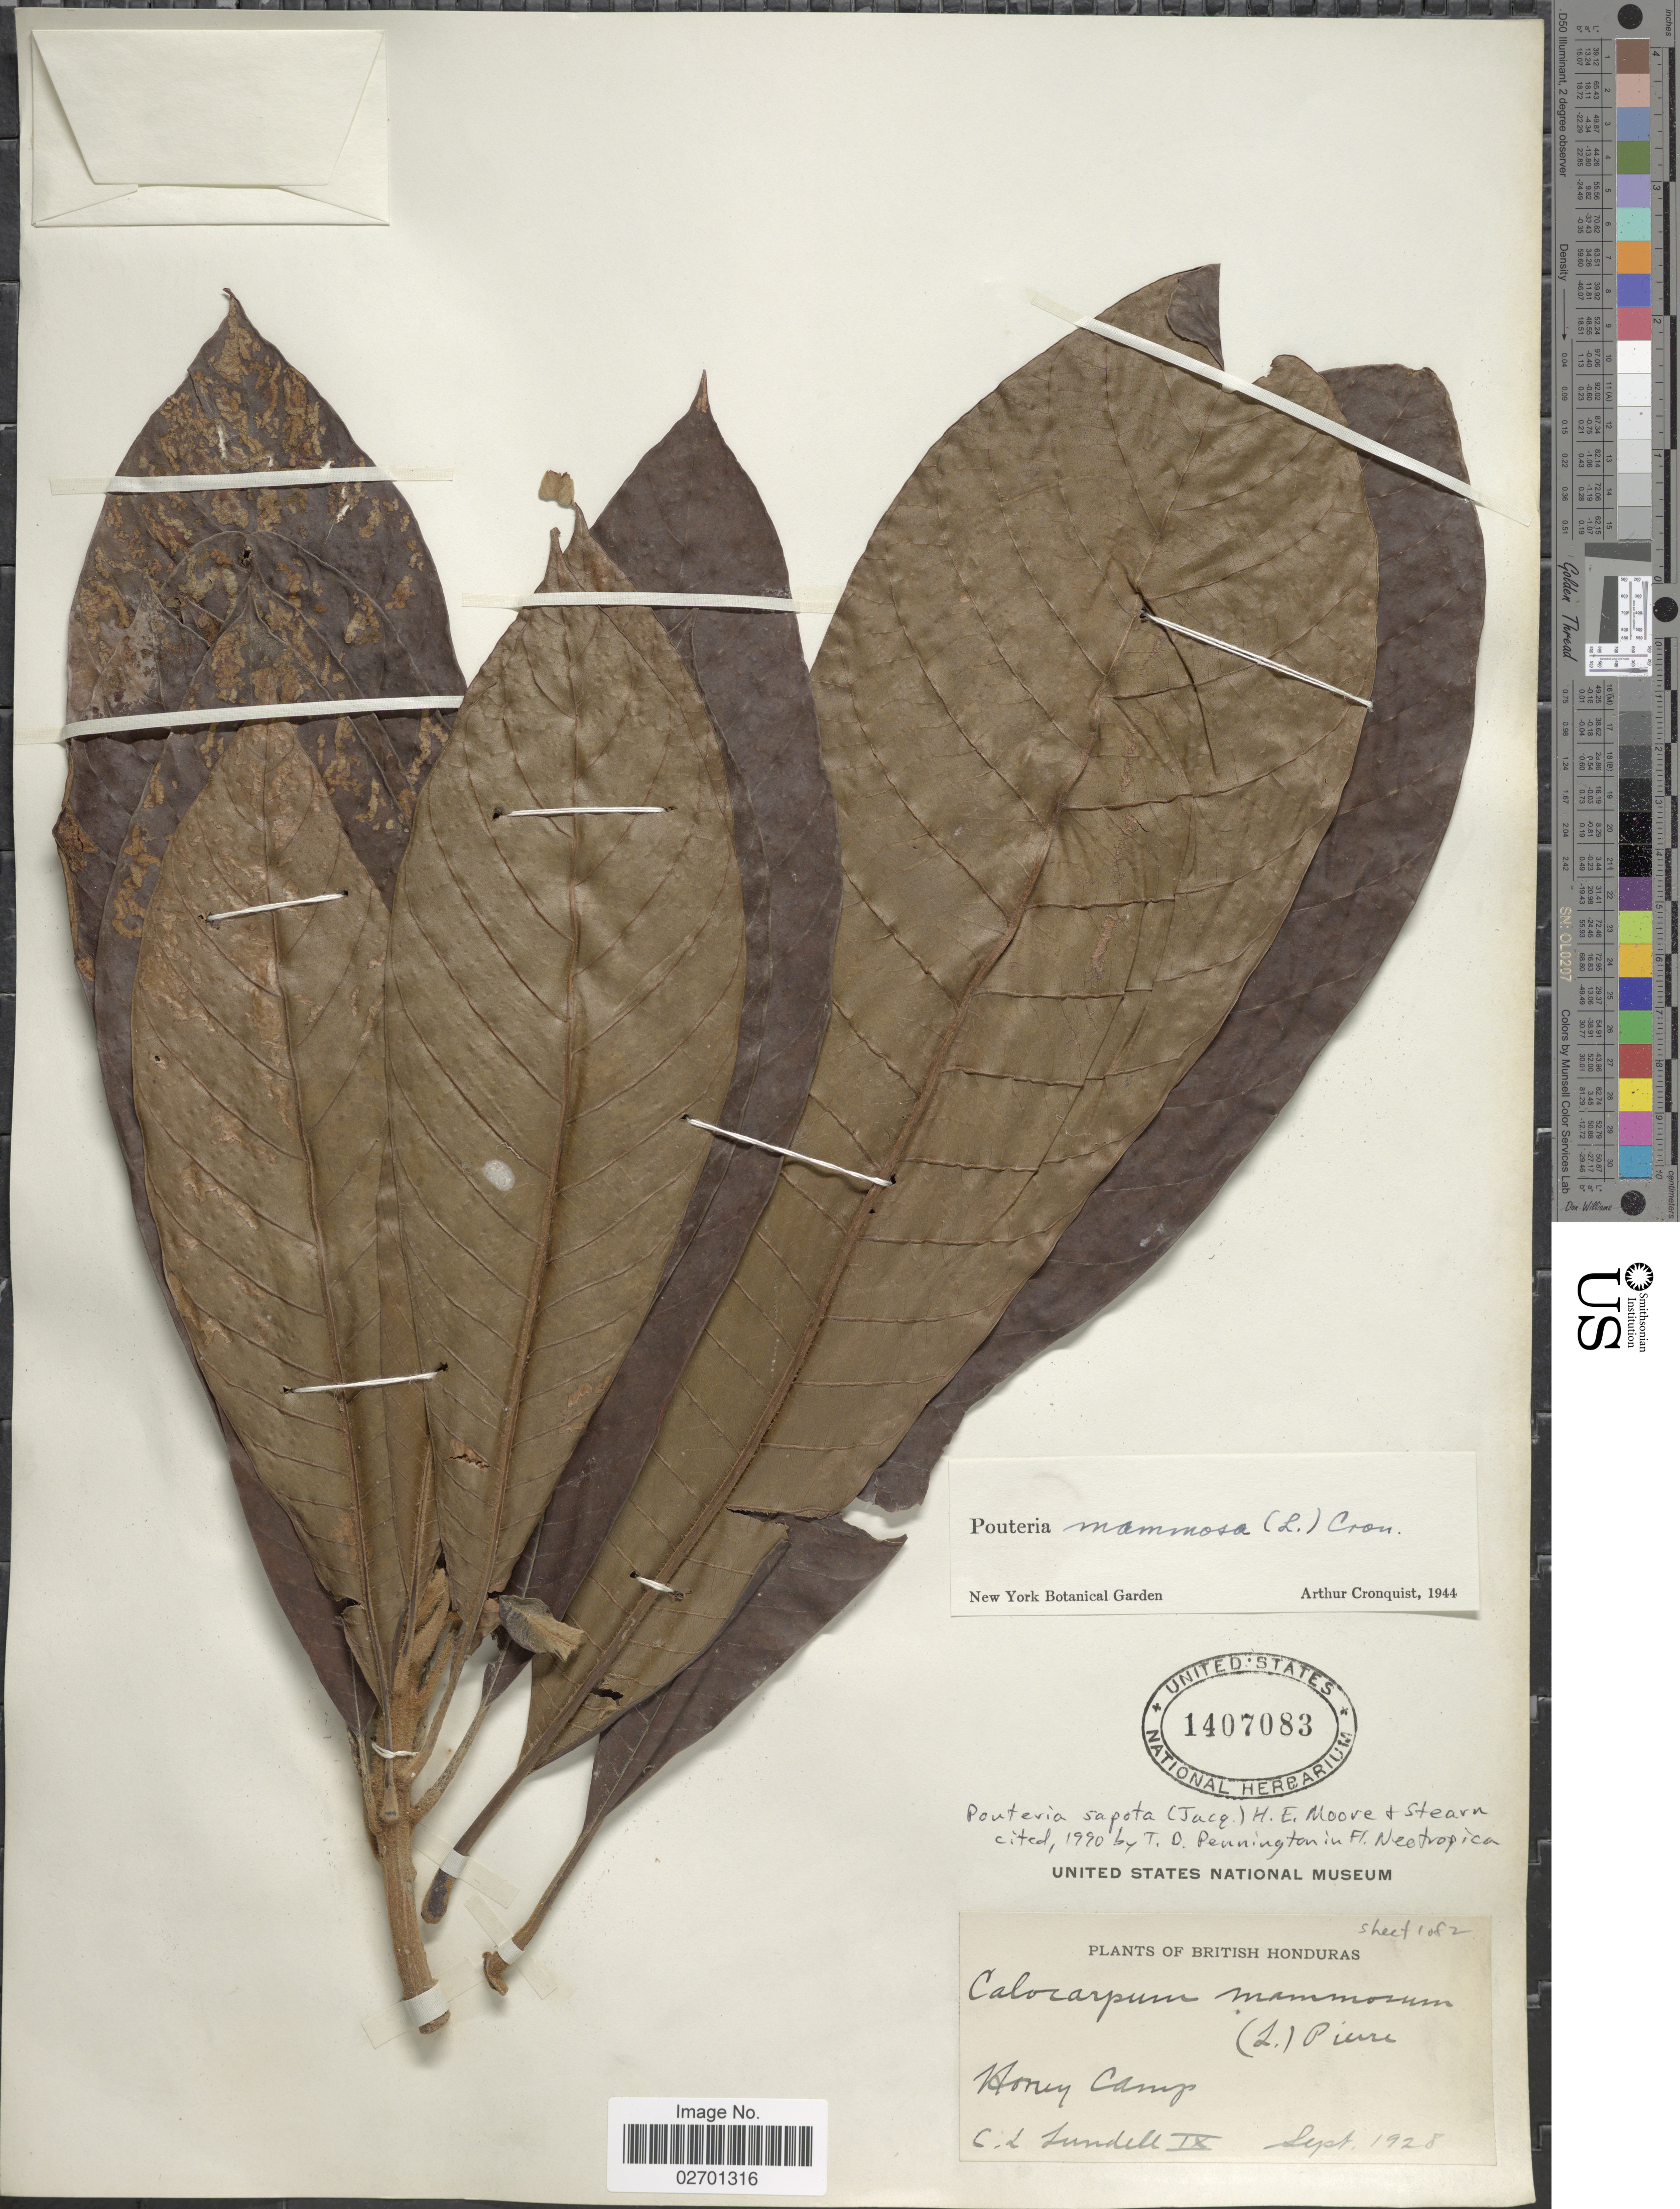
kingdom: Plantae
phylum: Tracheophyta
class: Magnoliopsida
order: Ericales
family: Sapotaceae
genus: Pouteria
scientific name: Pouteria sapota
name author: (Jacq.) H.E. Moore & Stearn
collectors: C. L. Lundell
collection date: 1928-09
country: Belize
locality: British Honduras, Honey Camp.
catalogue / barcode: US 1407083